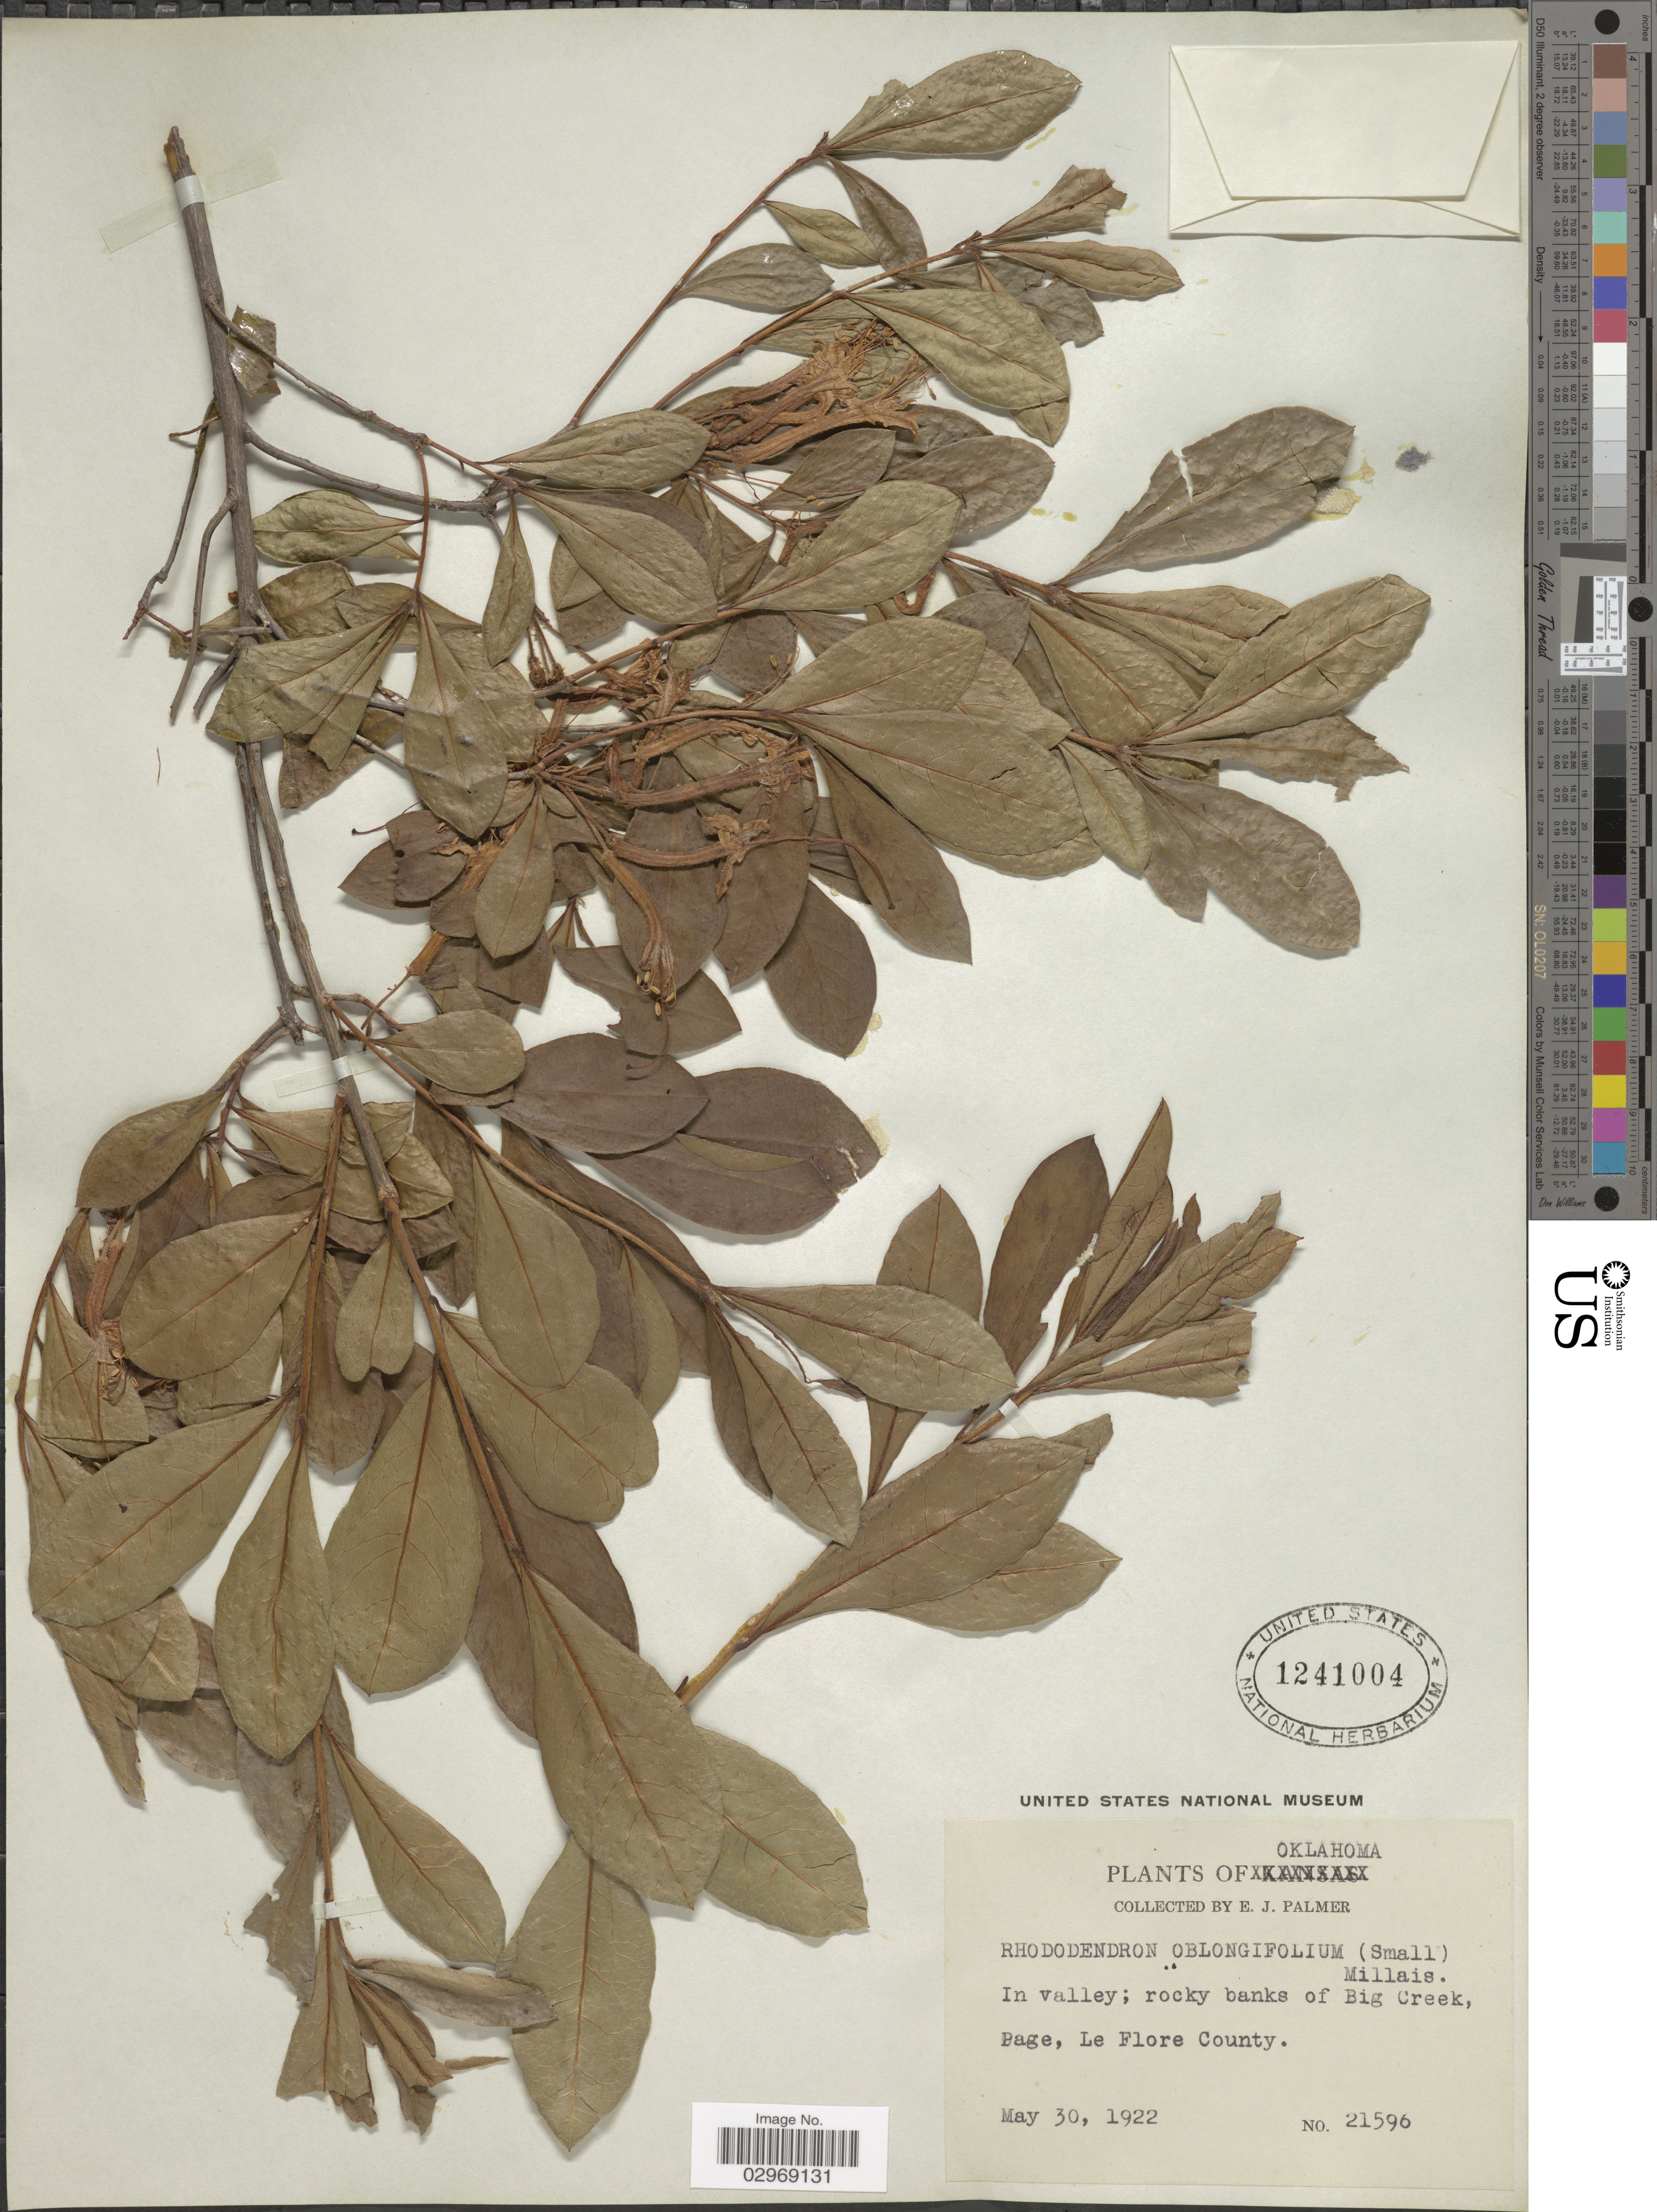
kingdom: Plantae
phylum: Tracheophyta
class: Magnoliopsida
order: Ericales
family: Ericaceae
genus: Rhododendron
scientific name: Rhododendron oblongifolium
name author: (Small) Millais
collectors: E. J. Palmer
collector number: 21596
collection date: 1922-05-30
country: United States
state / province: Oklahoma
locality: In valley; rocky banks of Big Creek, Page, Le Flore County.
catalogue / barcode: US 1241004